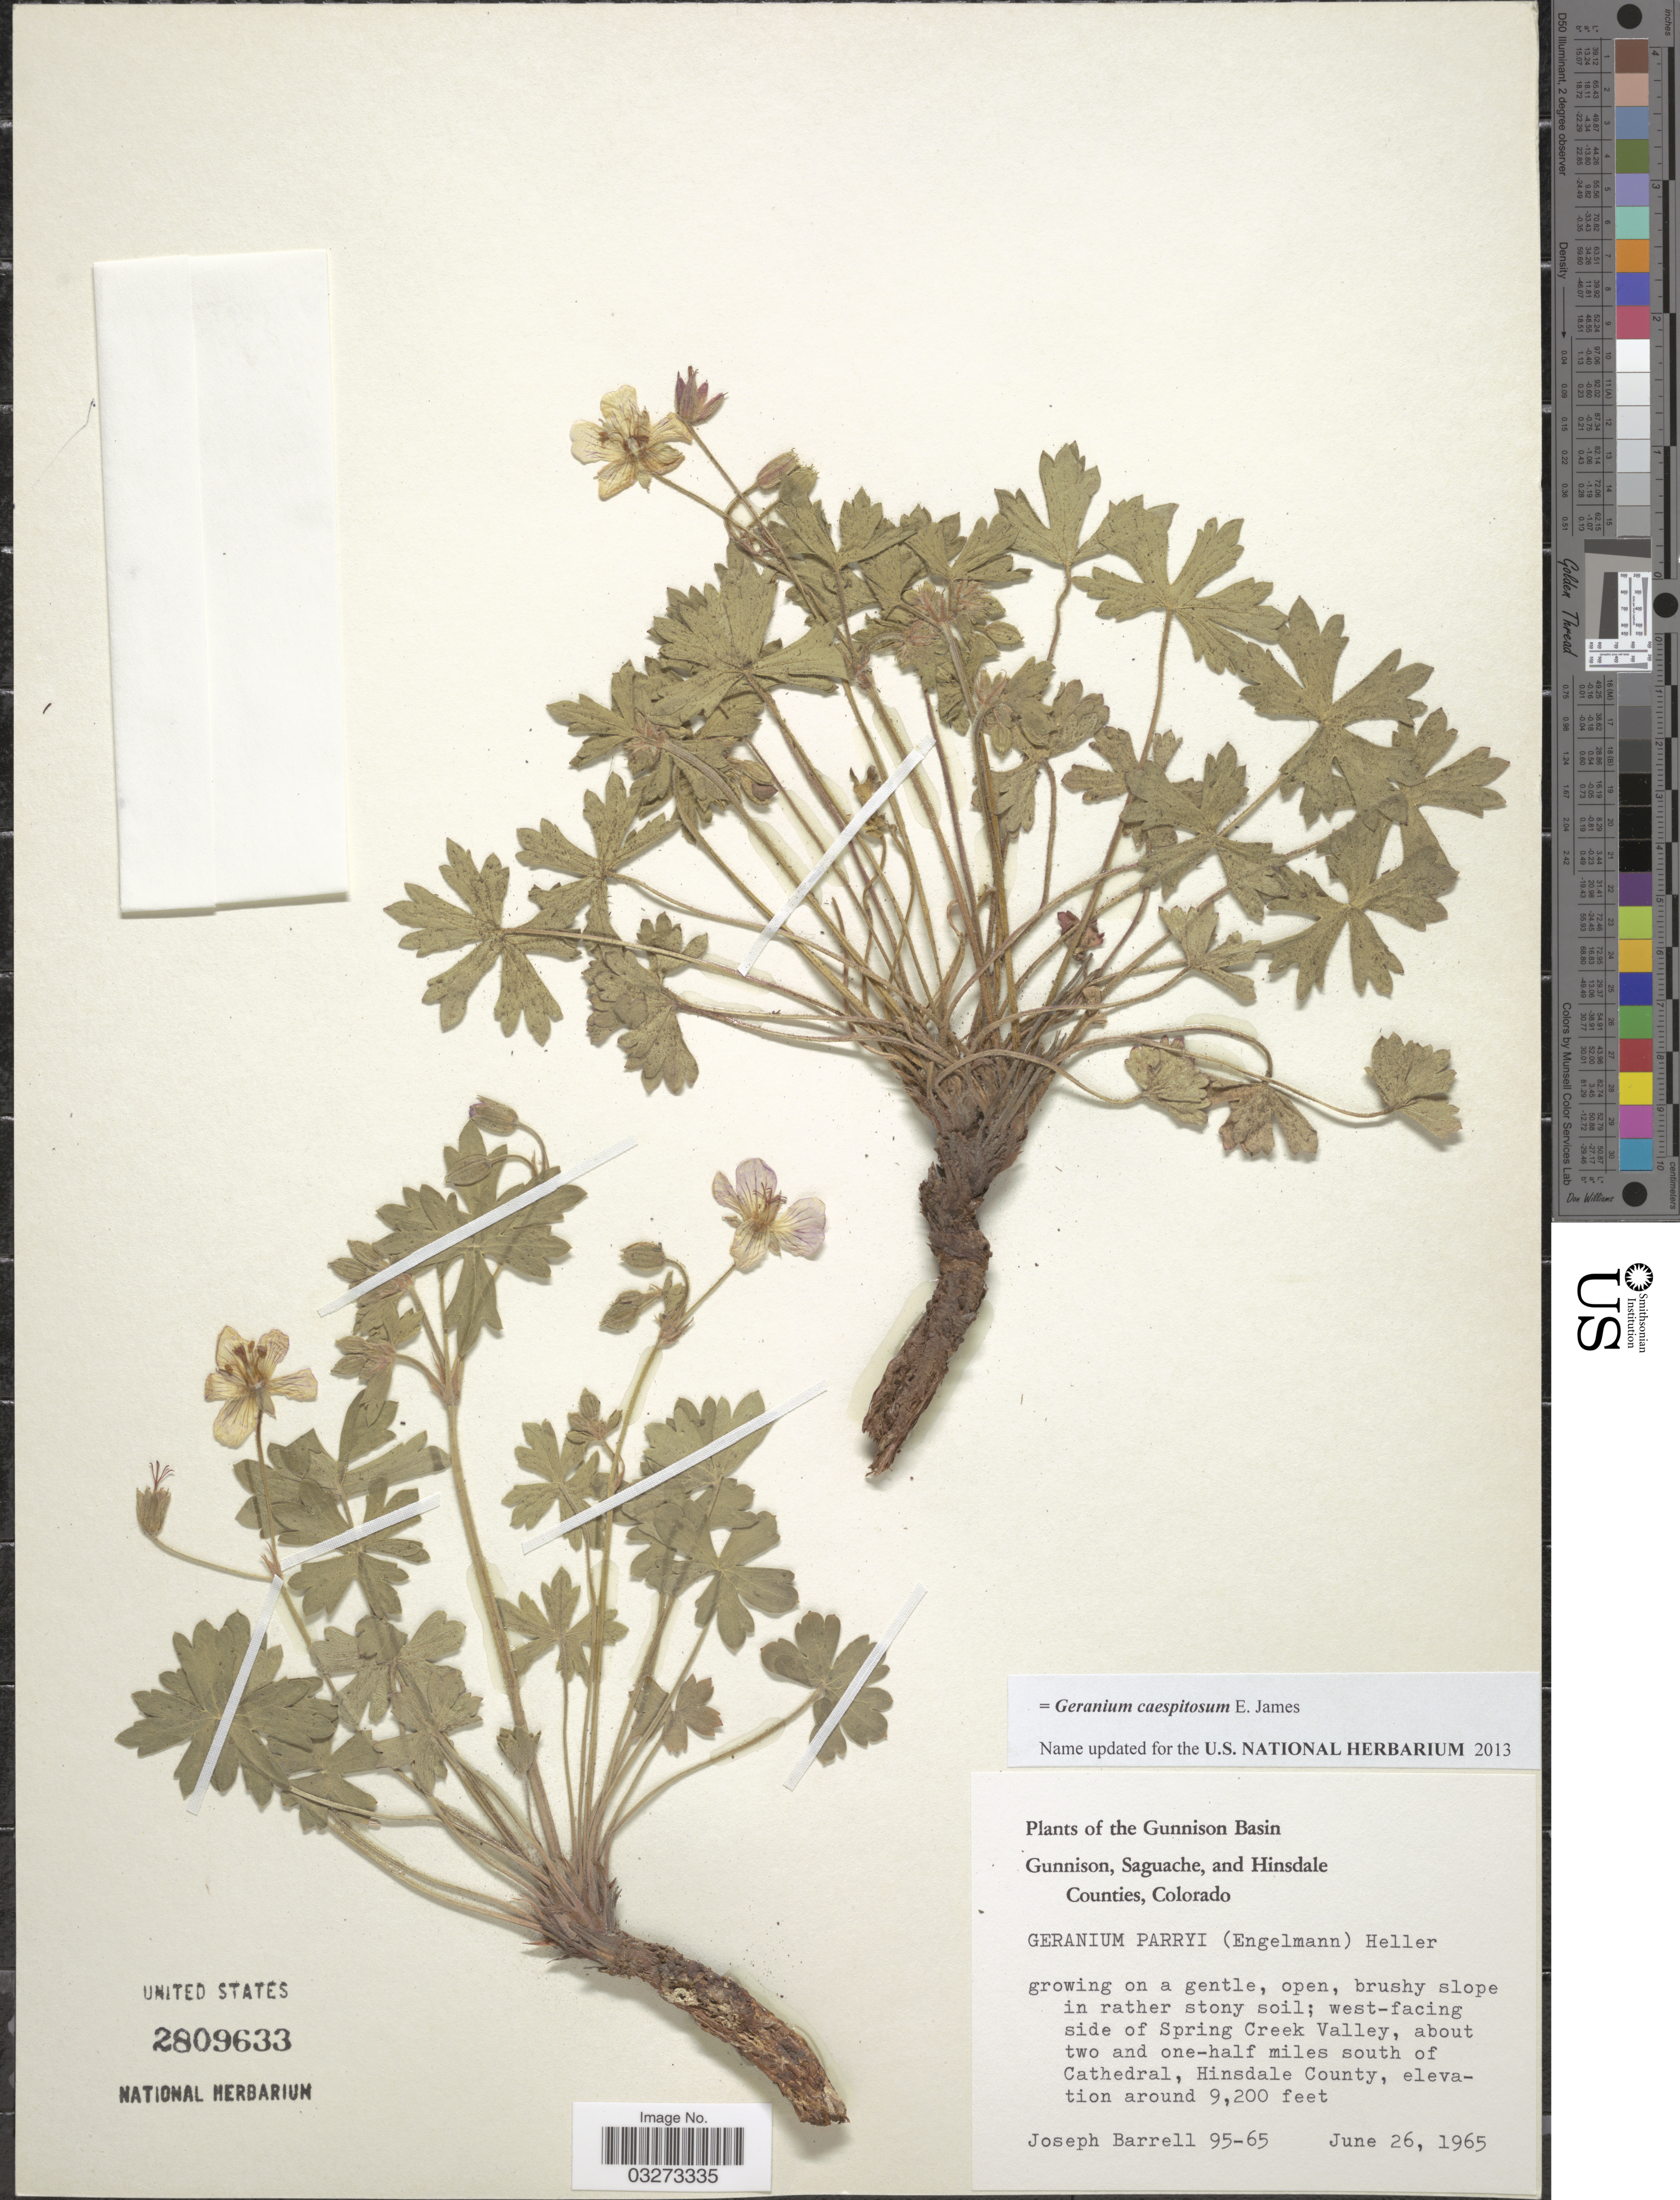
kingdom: Plantae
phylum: Tracheophyta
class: Magnoliopsida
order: Geraniales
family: Geraniaceae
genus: Geranium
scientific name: Geranium caespitosum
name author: E. James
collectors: J. Barrell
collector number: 95-65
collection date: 1965-06-26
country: United States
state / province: Colorado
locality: The Gunnison Basin. West-facing side of Spring Creek Valley, about two and one-half miles south of Cathedral, Hinsdale County.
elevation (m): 2804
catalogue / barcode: US 2809633